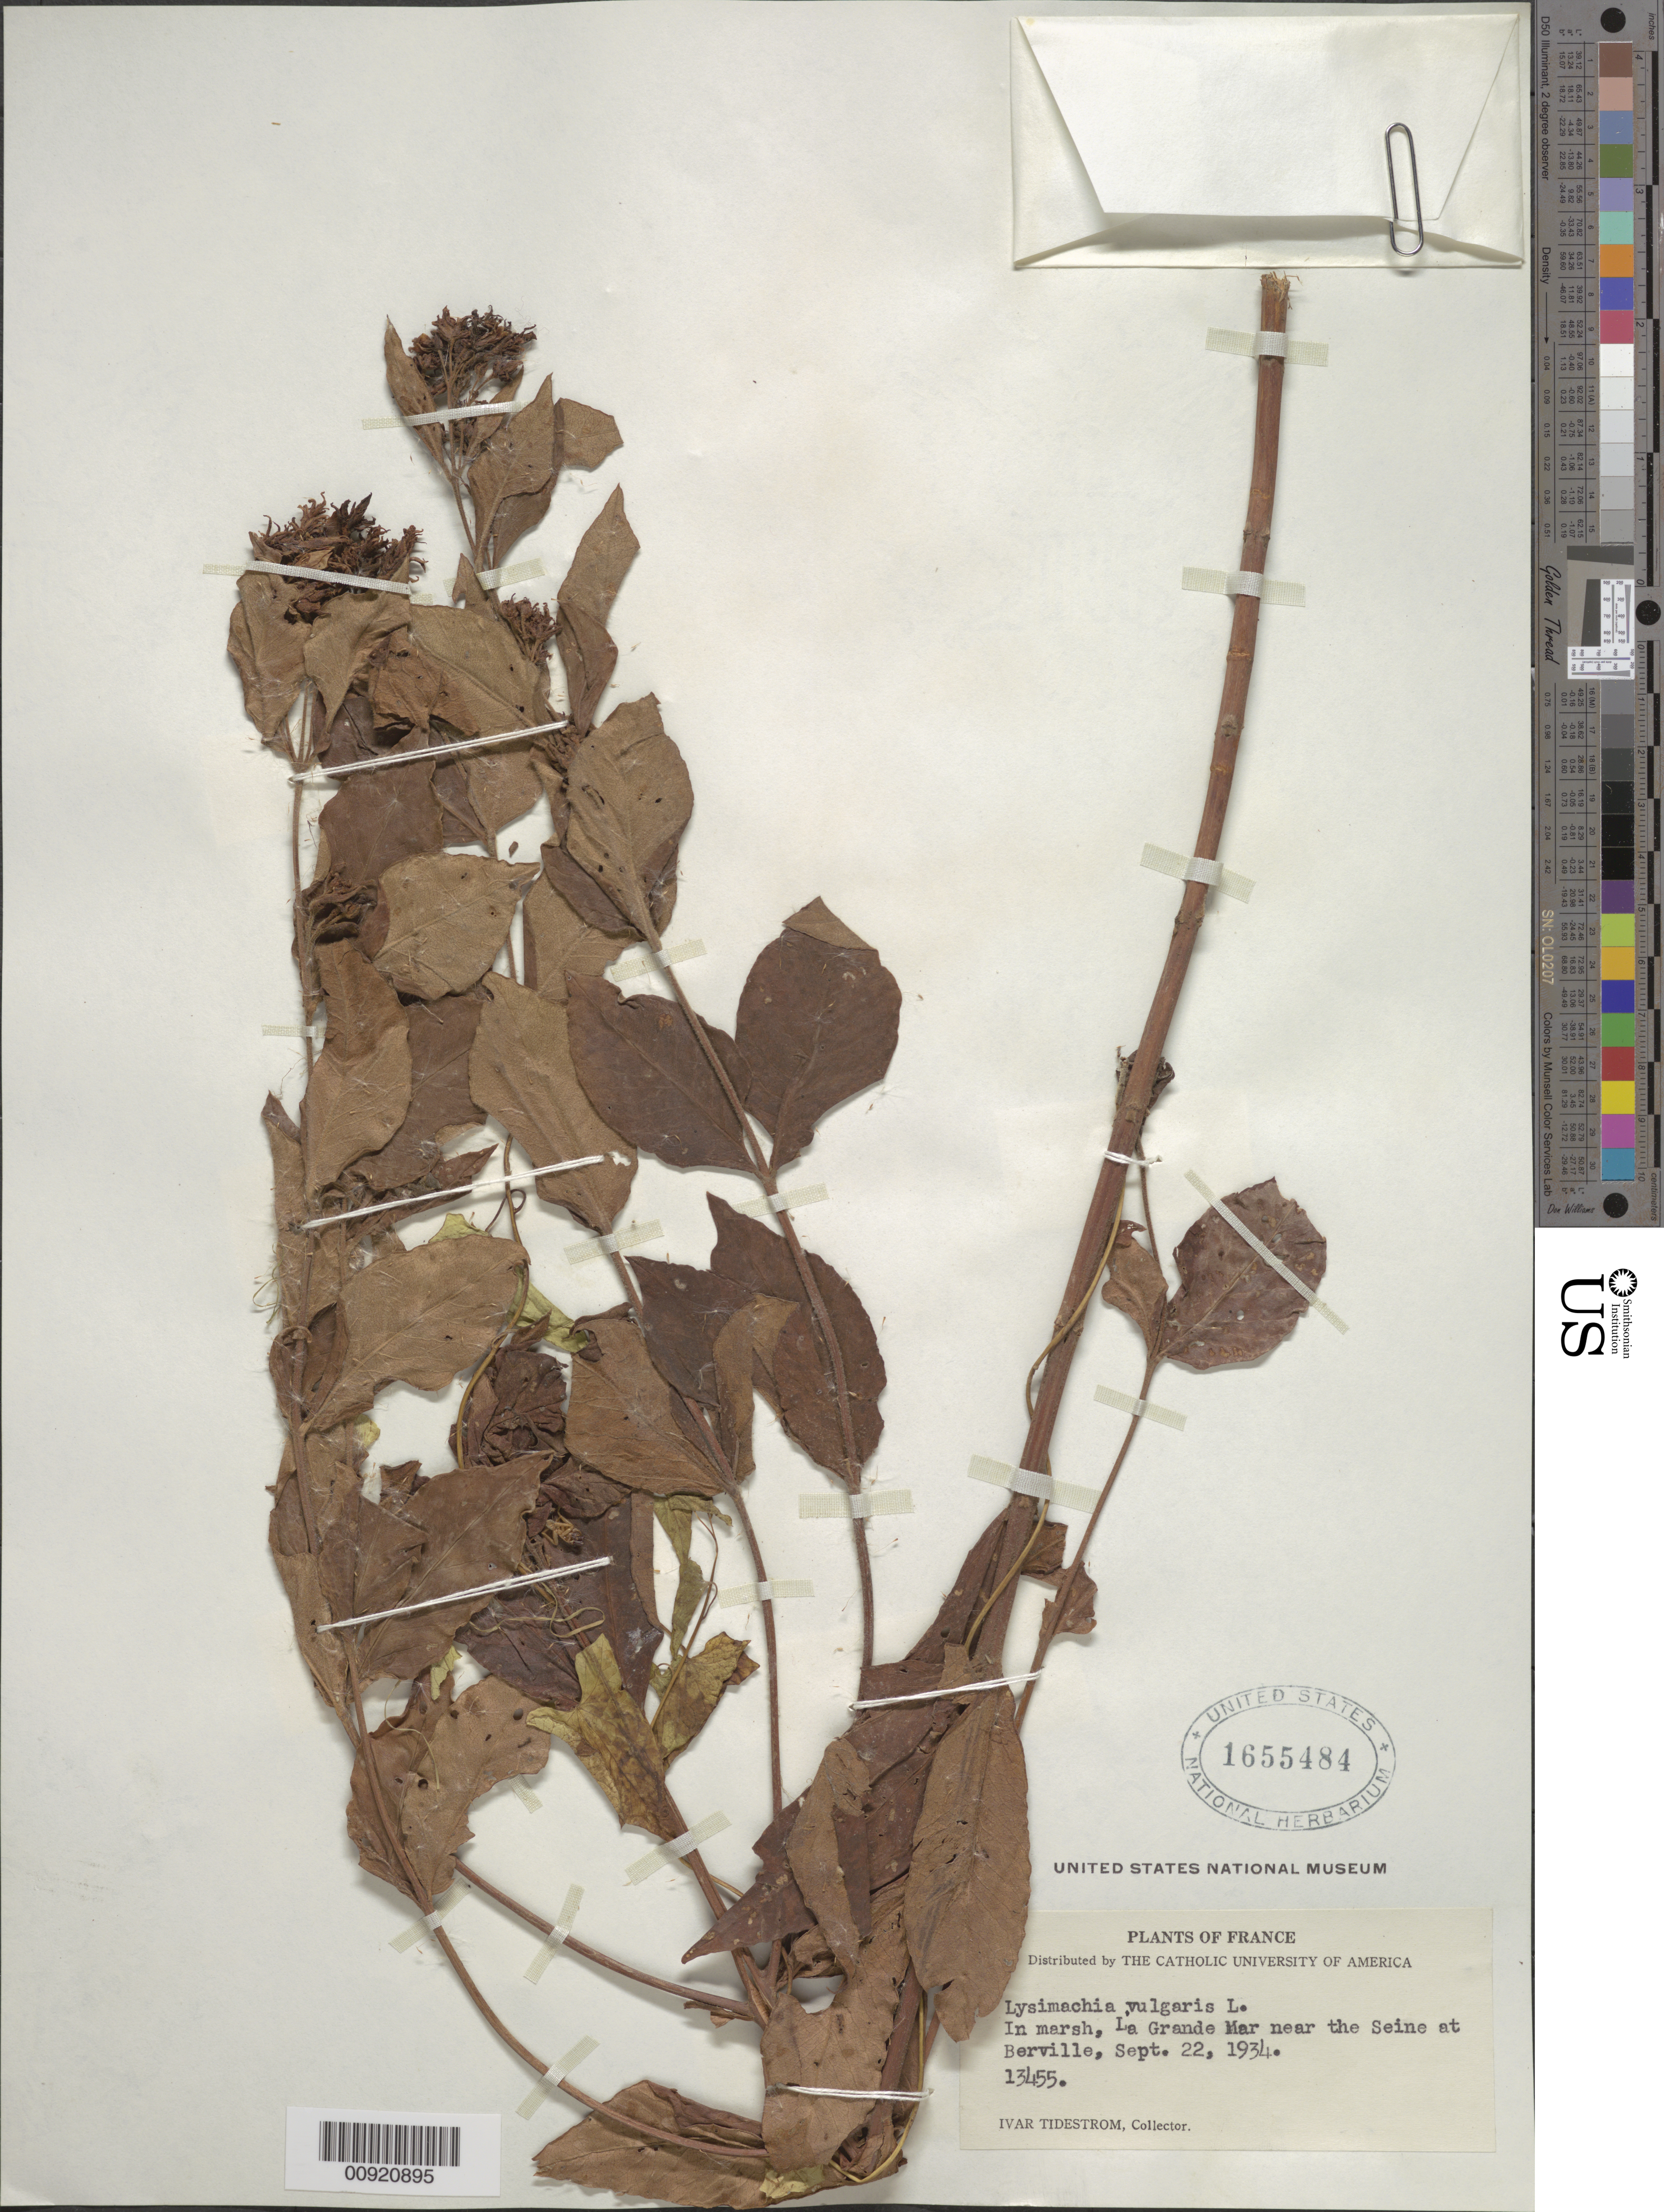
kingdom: Plantae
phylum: Tracheophyta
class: Magnoliopsida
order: Ericales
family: Primulaceae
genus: Lysimachia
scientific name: Lysimachia vulgaris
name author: L.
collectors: I. F. Tidestrom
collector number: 13455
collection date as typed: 22 Sep 1934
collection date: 1934-09-22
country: France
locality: In marsh, La Grande Mar near the Seine at Berville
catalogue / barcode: US 1655484